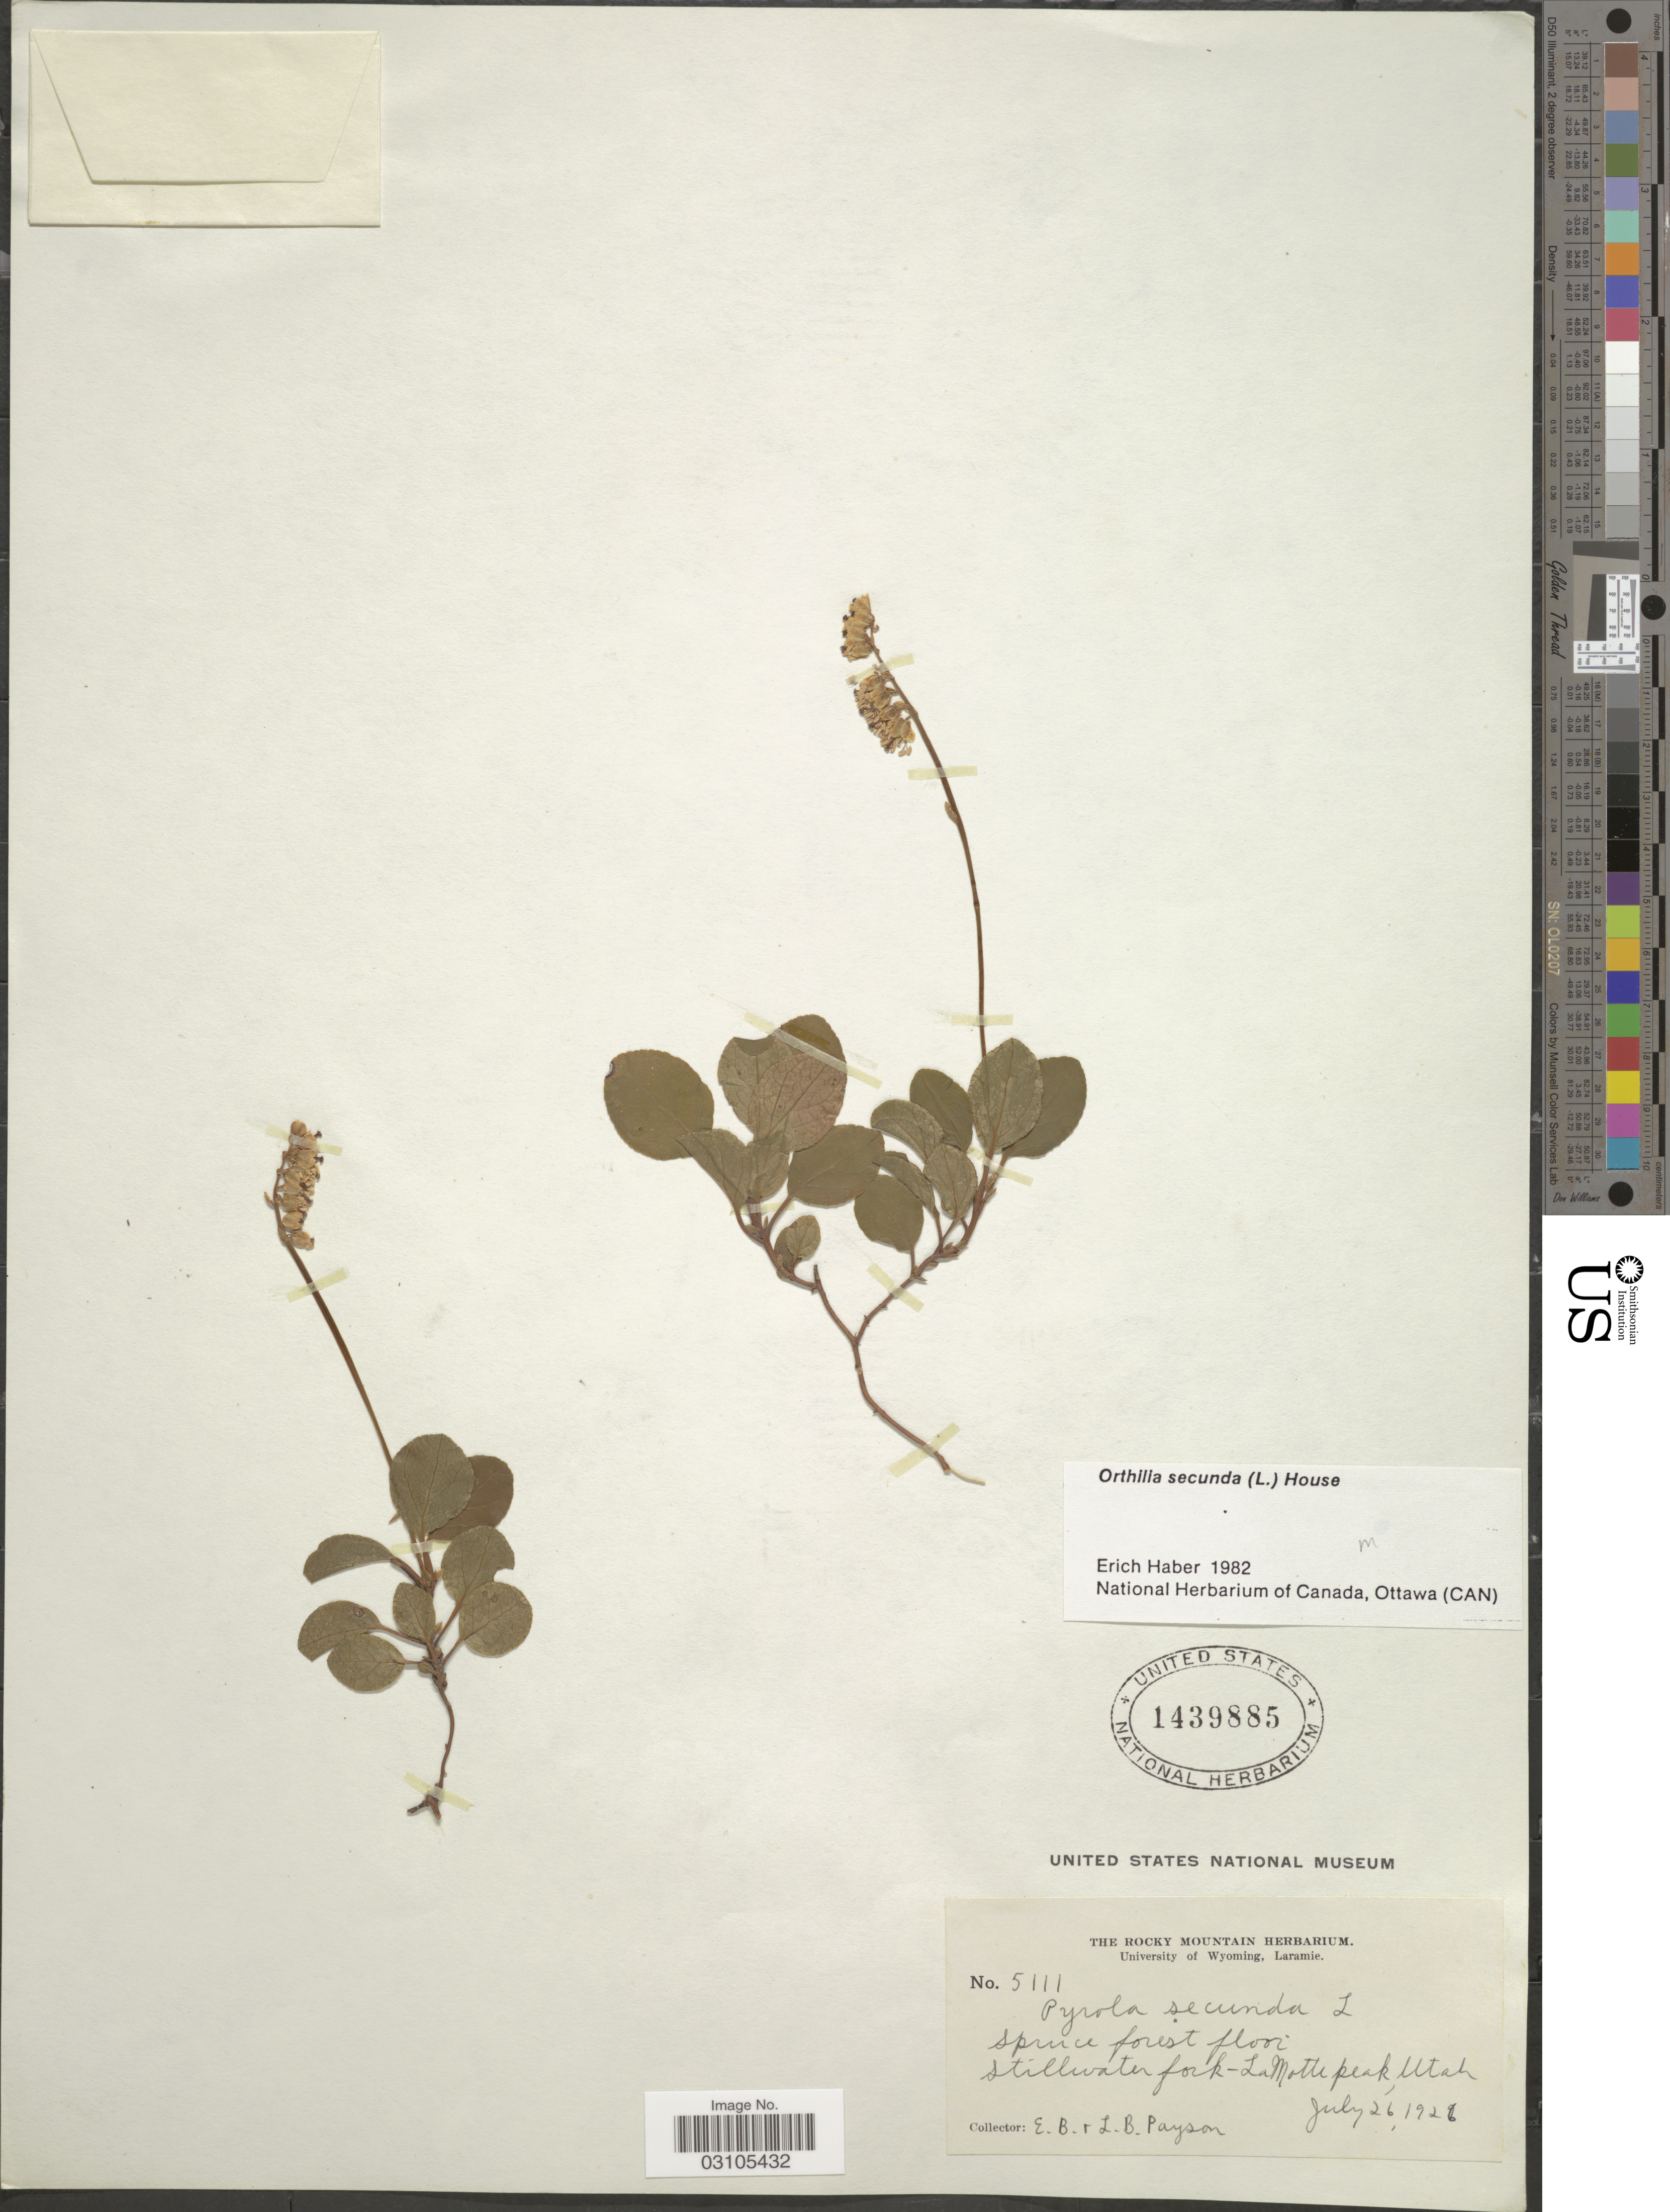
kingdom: Plantae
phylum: Tracheophyta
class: Magnoliopsida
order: Ericales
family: Ericaceae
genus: Orthilia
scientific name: Orthilia secunda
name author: (L.) House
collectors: E. B. Payson & L. Payson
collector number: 5111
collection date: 1926-07-26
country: United States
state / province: Utah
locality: Stillwater fork- LaMotte peak.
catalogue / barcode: US 1439885